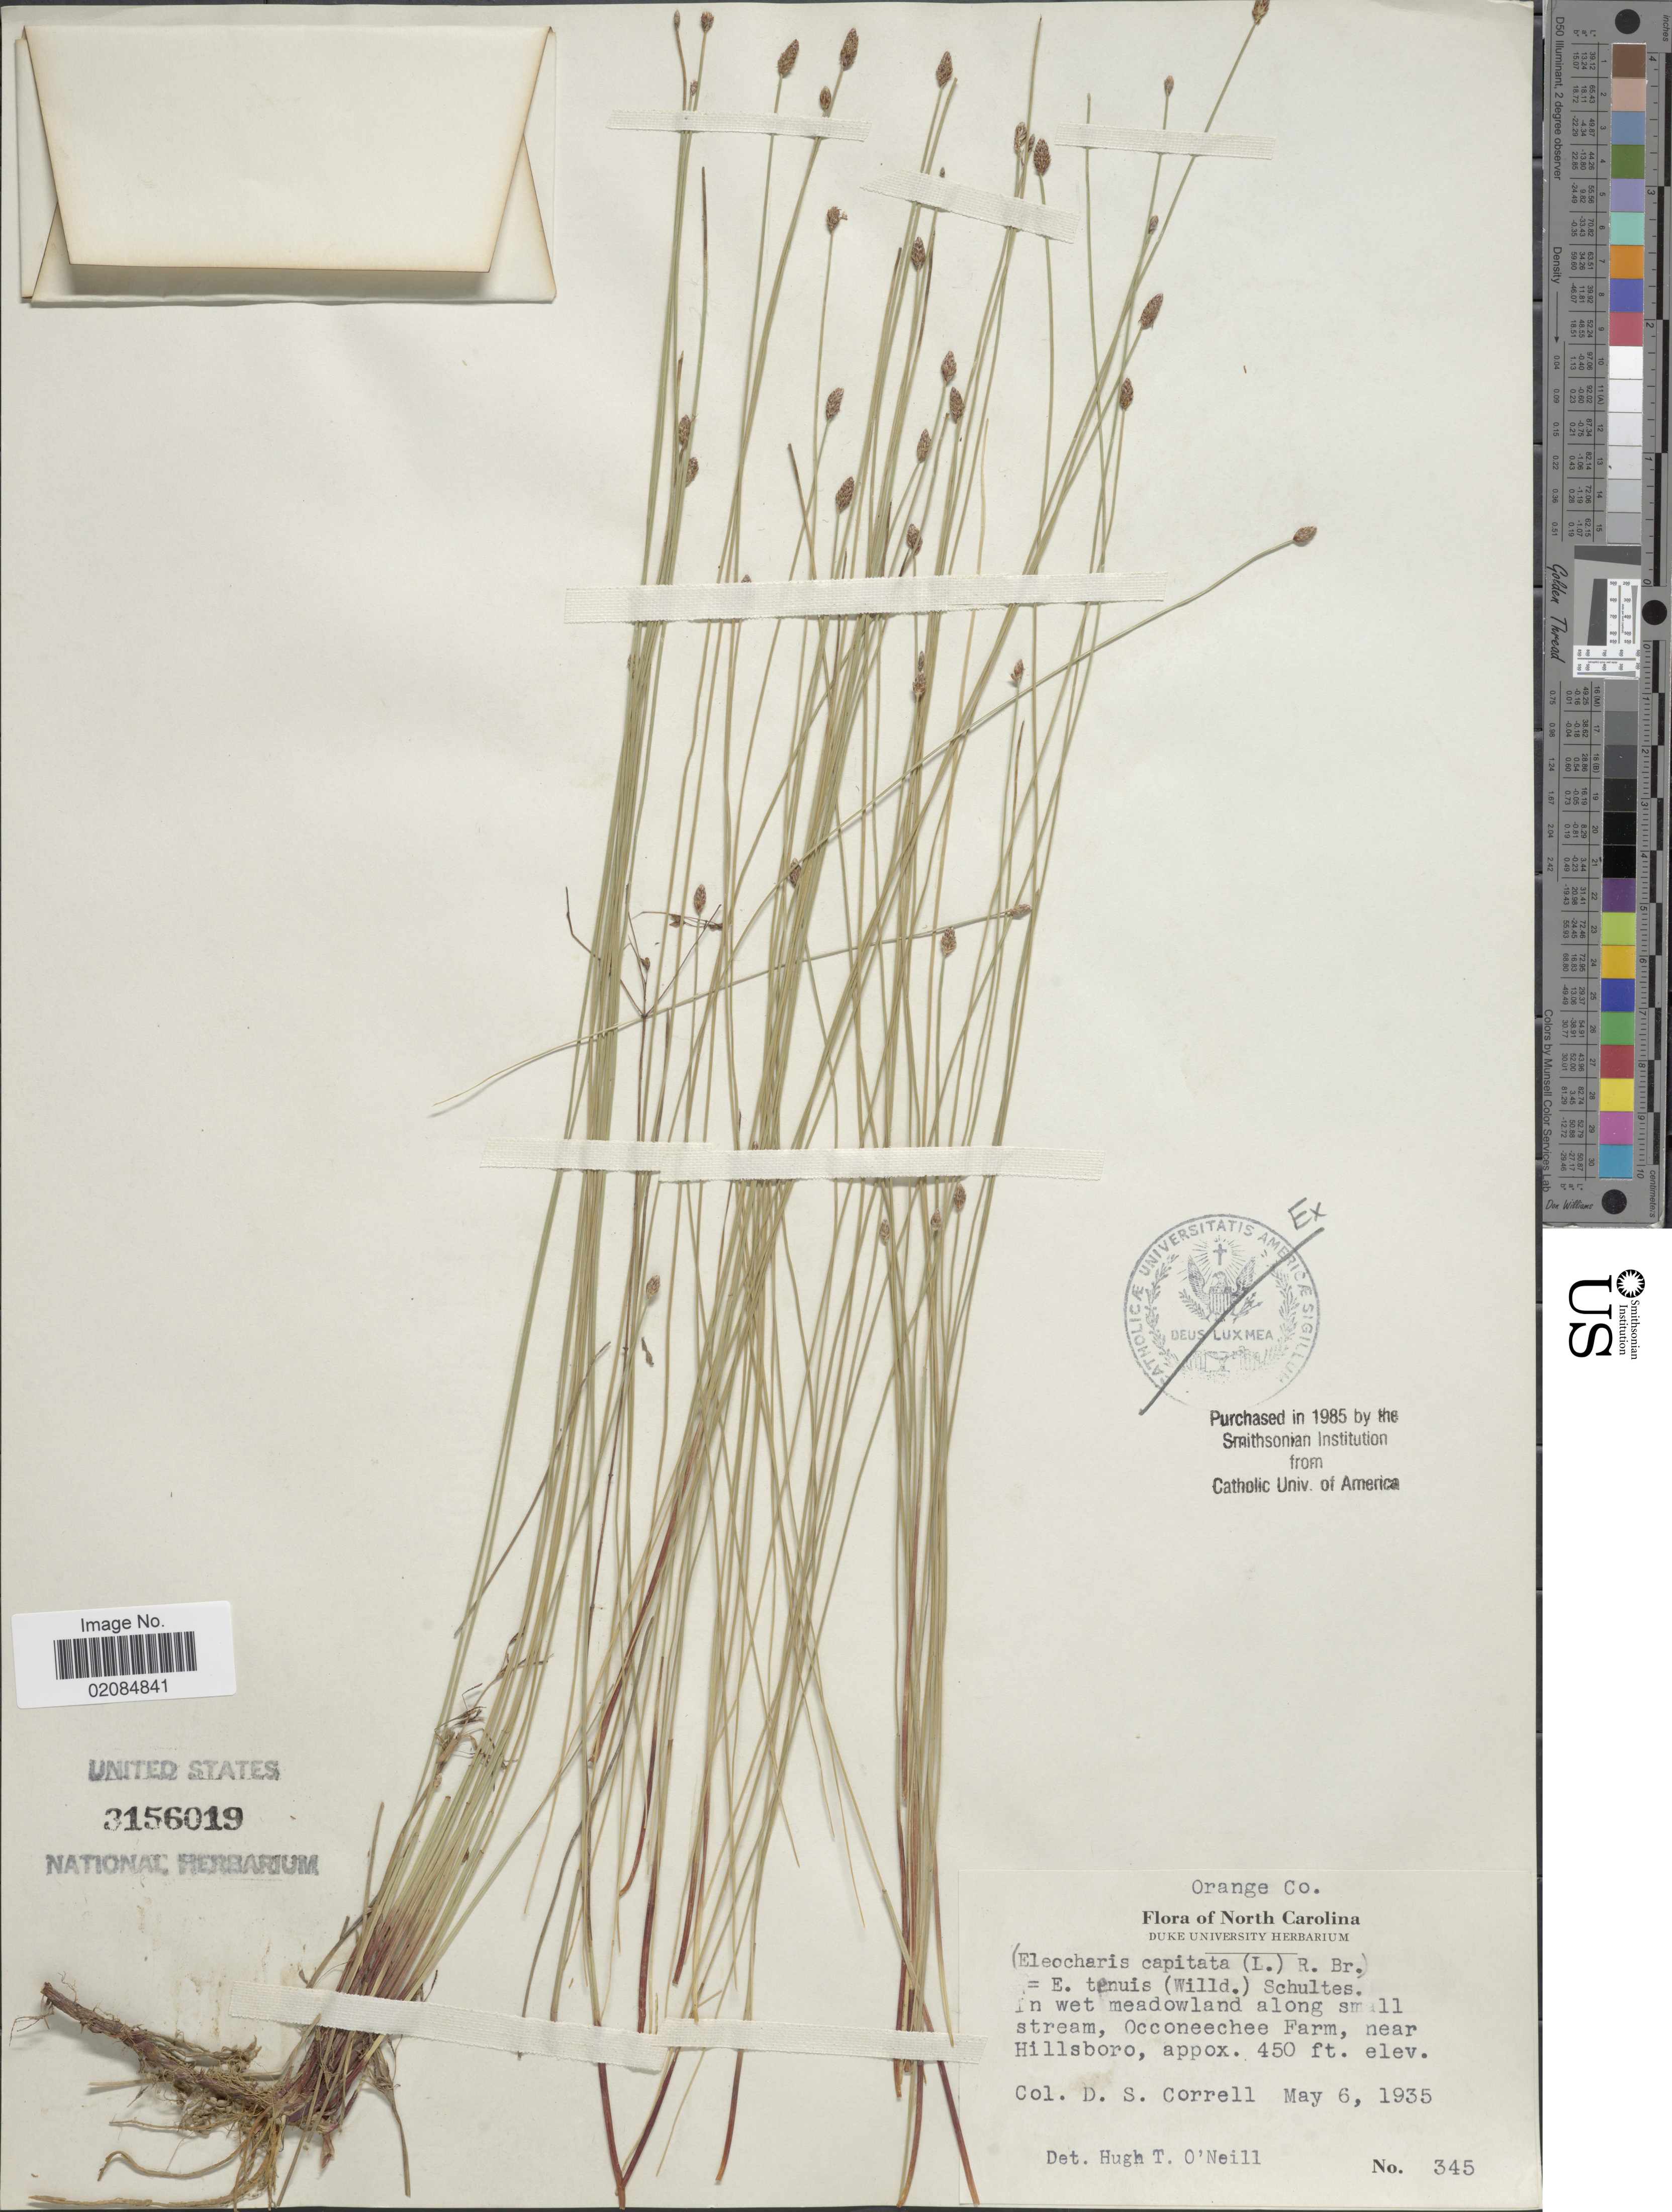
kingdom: Plantae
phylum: Tracheophyta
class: Liliopsida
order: Poales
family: Cyperaceae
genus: Eleocharis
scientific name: Eleocharis tenuis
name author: (Willd.) Schult.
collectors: D. S. Correll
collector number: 345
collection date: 1935-05-06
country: United States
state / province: North Carolina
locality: Orange Co. In wet meadowland along small stream, Occoneechee Farm, near Hillsboro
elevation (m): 137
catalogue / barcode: US 3156019